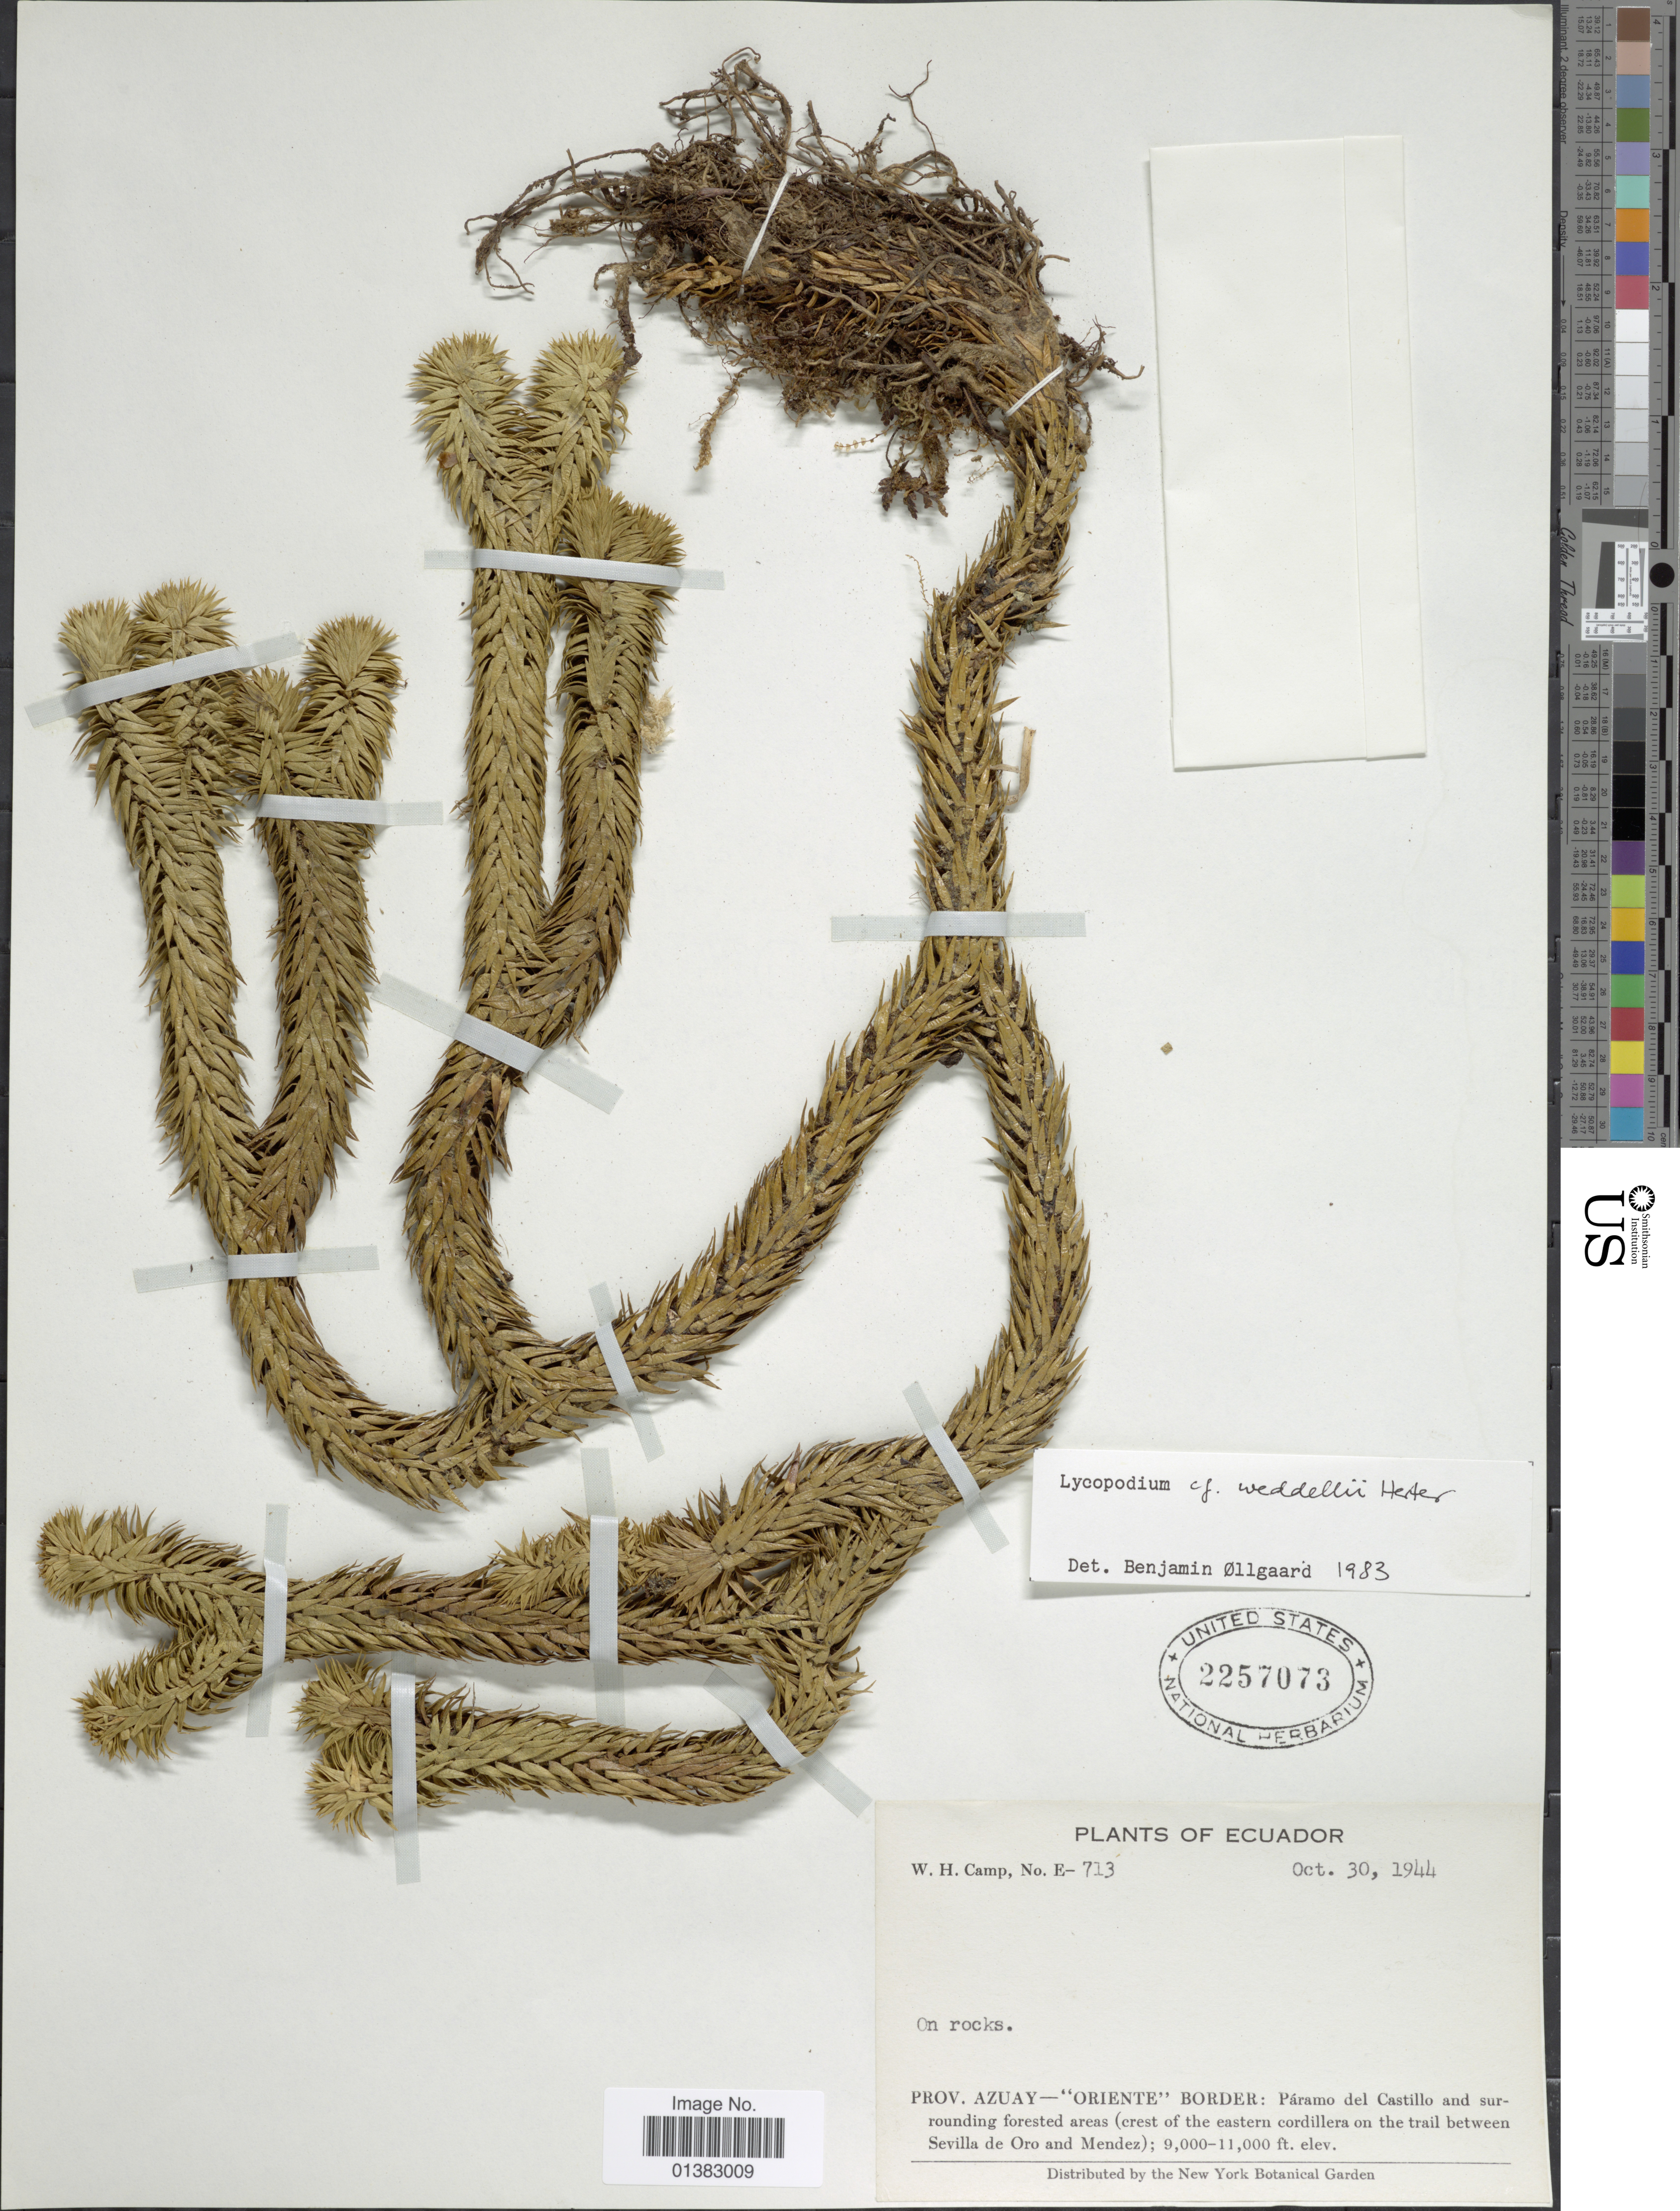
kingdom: Plantae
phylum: Tracheophyta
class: Lycopodiopsida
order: Lycopodiales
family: Lycopodiaceae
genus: Phlegmariurus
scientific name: Phlegmariurus weddellii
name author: (Herter) B. Øllg.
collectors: W. H. Camp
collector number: E-713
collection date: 1944-10-30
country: Ecuador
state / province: Azuay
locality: Oriente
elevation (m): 2743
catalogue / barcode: US 2257073